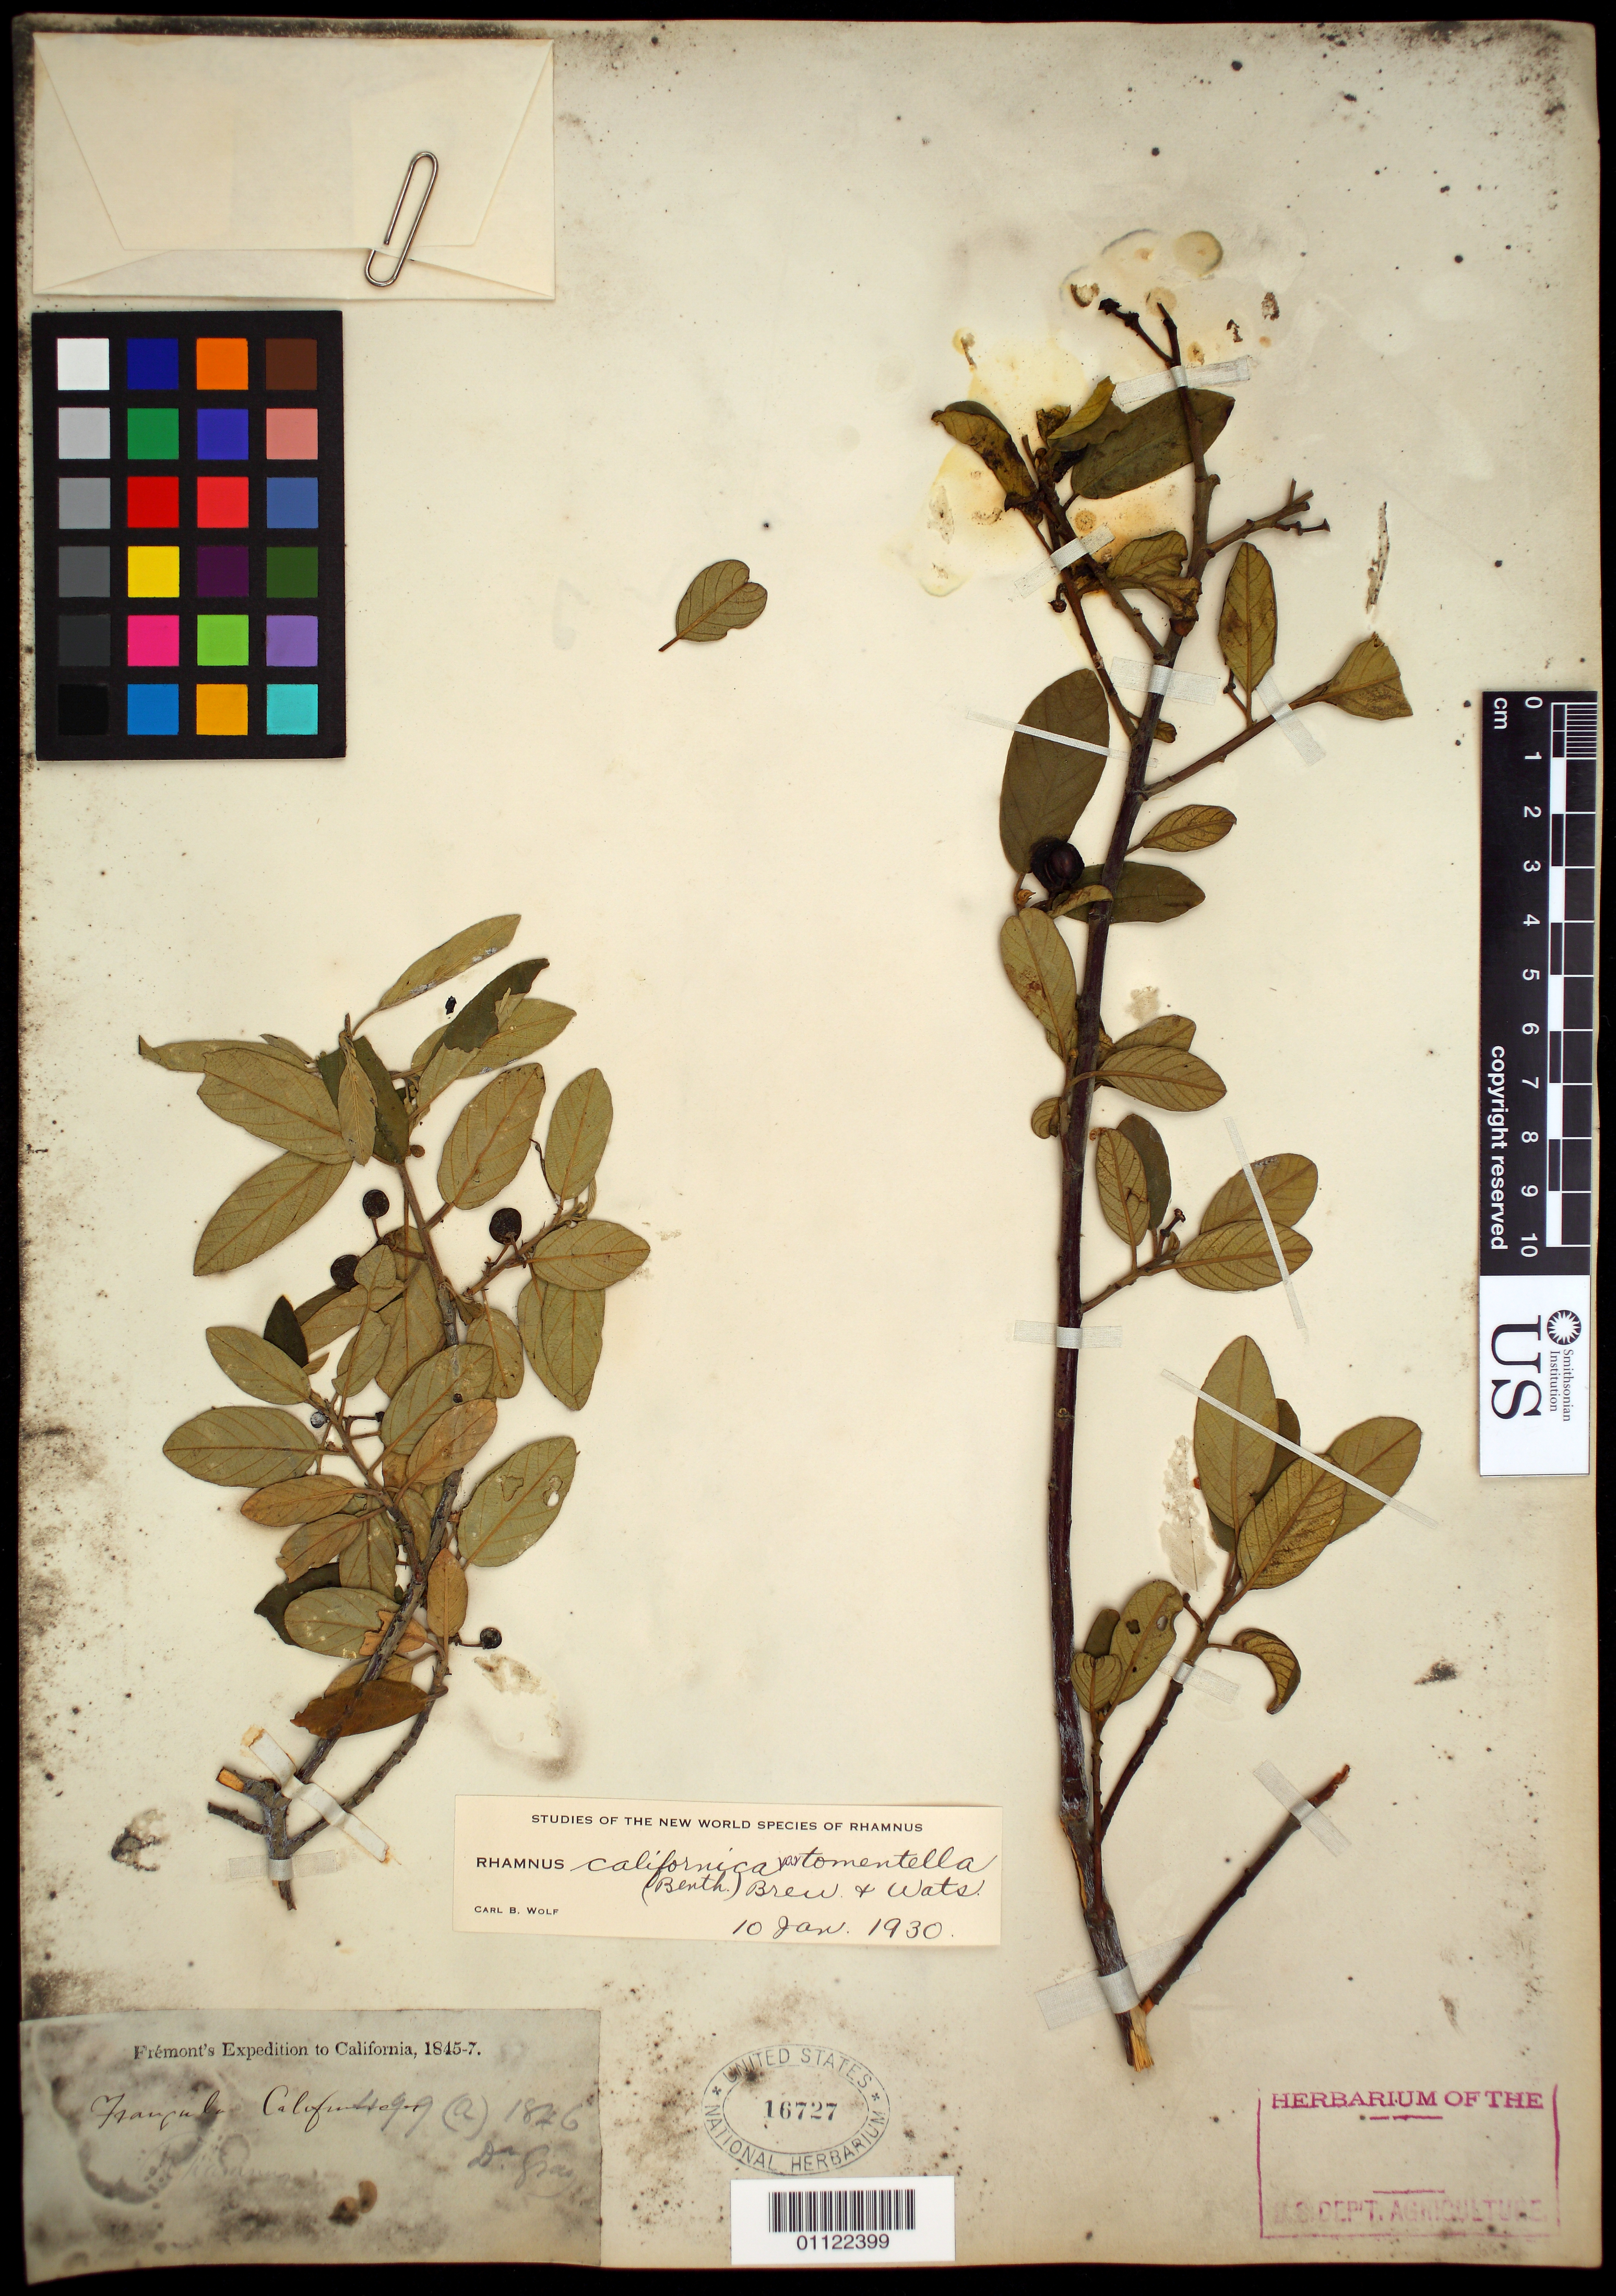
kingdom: Plantae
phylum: Tracheophyta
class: Magnoliopsida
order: Rosales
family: Rhamnaceae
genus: Frangula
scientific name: Frangula californica subsp. tomentella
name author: (Benth.) Kartesz & Gandhi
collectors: J. C. Frémont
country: United States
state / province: California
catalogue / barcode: US 16727